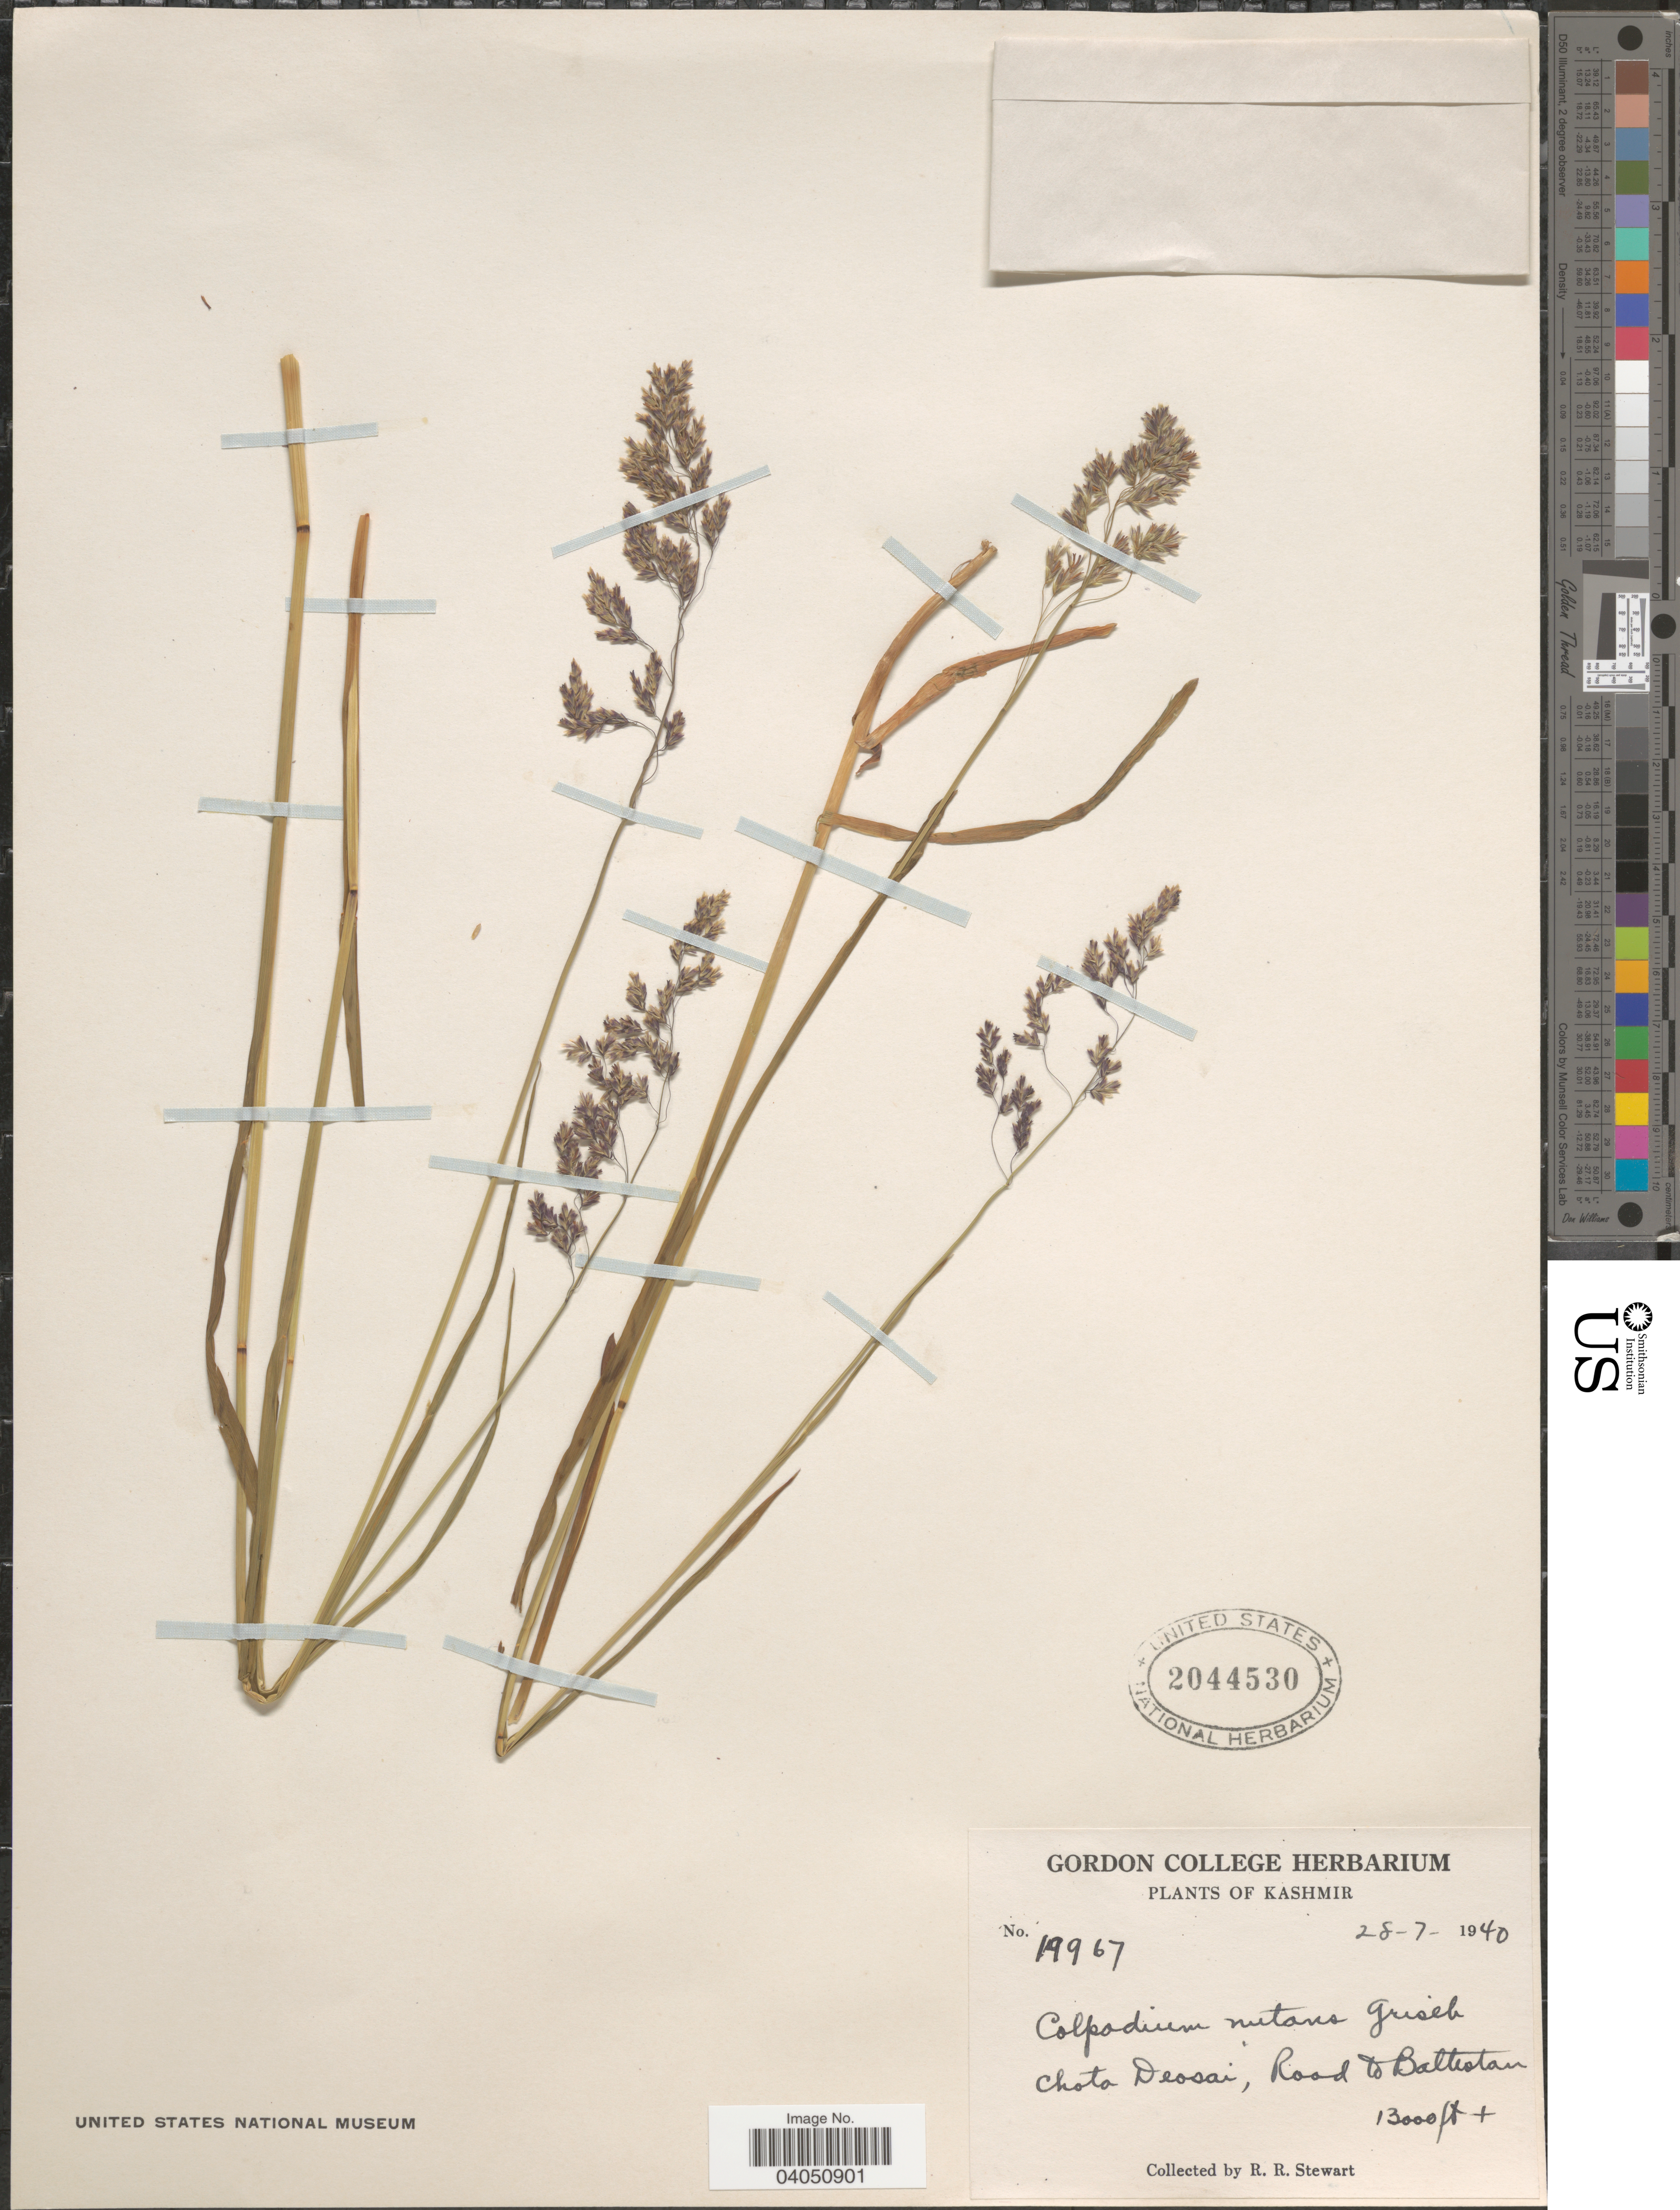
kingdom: Plantae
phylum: Tracheophyta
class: Liliopsida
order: Poales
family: Poaceae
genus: Hyalopoa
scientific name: Hyalopoa nutans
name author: (Griseb.) Tzvelev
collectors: R. Stewart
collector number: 19967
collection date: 1940-07-28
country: India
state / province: Jammu and Kashmir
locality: Kashmir. Chota Deosai, Road to Baltistan.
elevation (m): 3962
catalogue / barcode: US 2044530